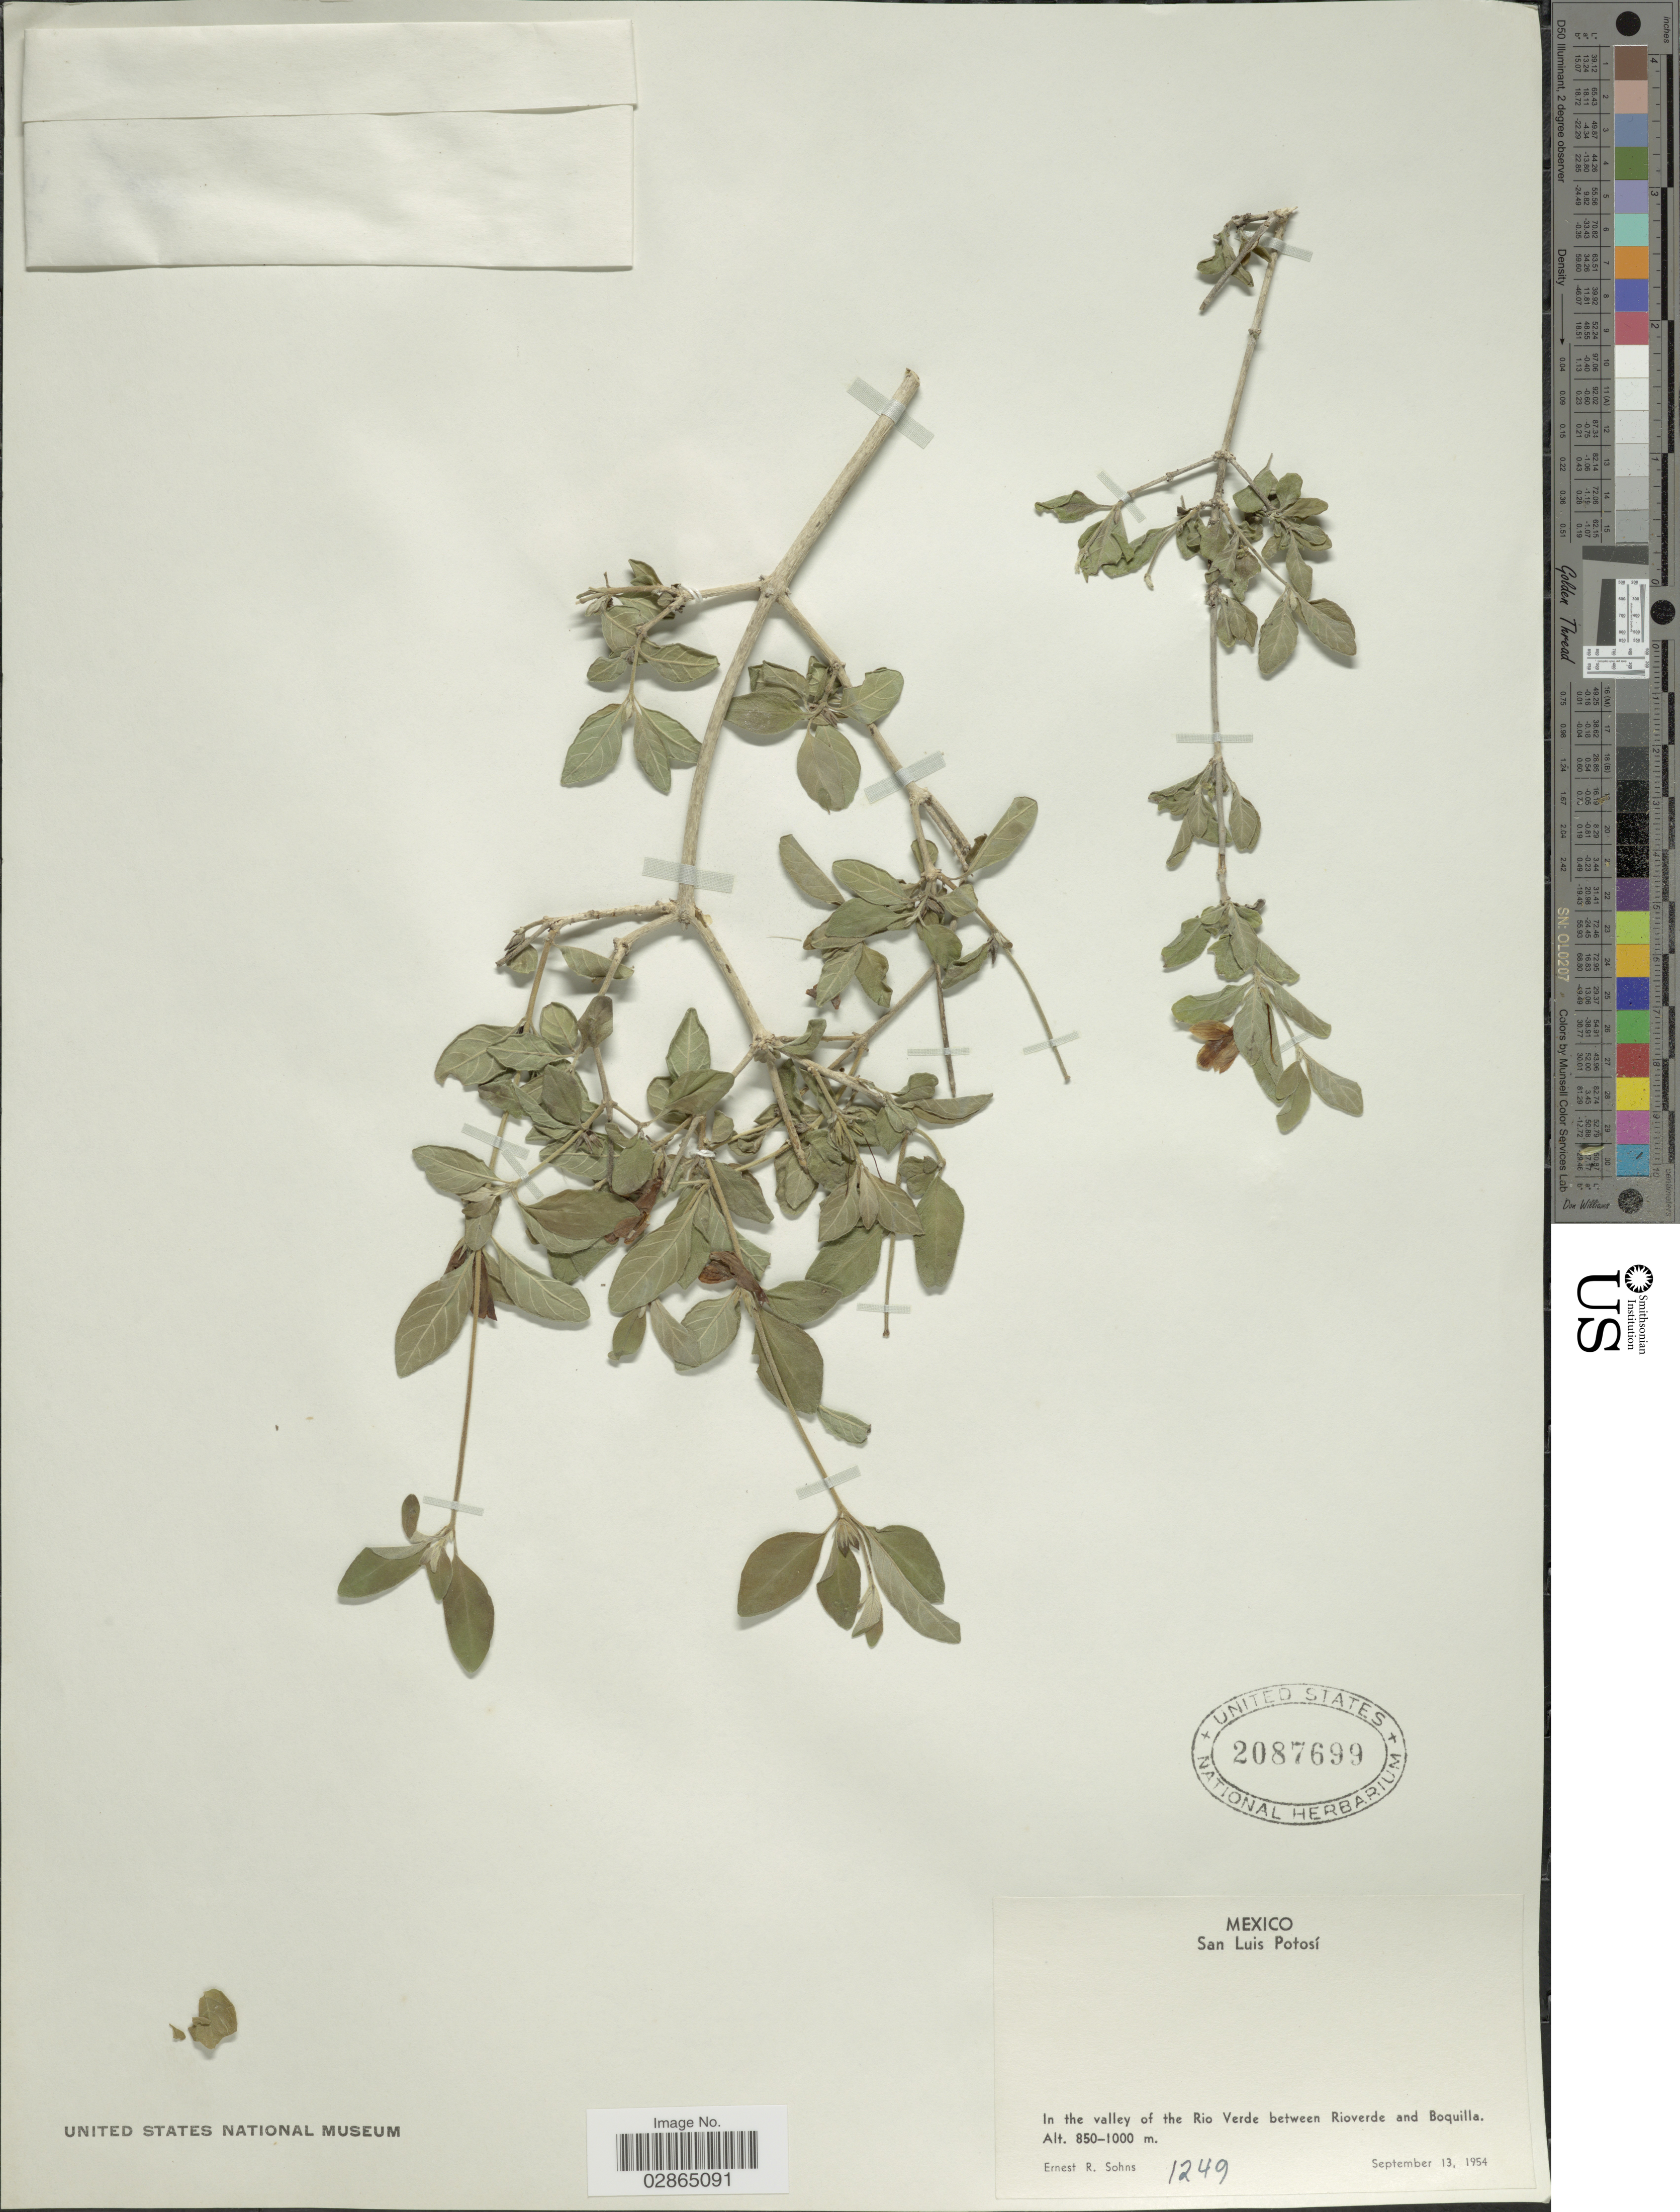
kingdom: Plantae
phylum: Tracheophyta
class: Magnoliopsida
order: Lamiales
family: Acanthaceae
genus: Holographis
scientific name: Holographis ehrenbergiana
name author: Nees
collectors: E. R. Sohns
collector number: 1249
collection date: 1954-09-13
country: Mexico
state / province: San Luis Potosí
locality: In the valley of the Rio Verde between Rioverde and Boquilla.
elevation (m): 850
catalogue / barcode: US 2087699